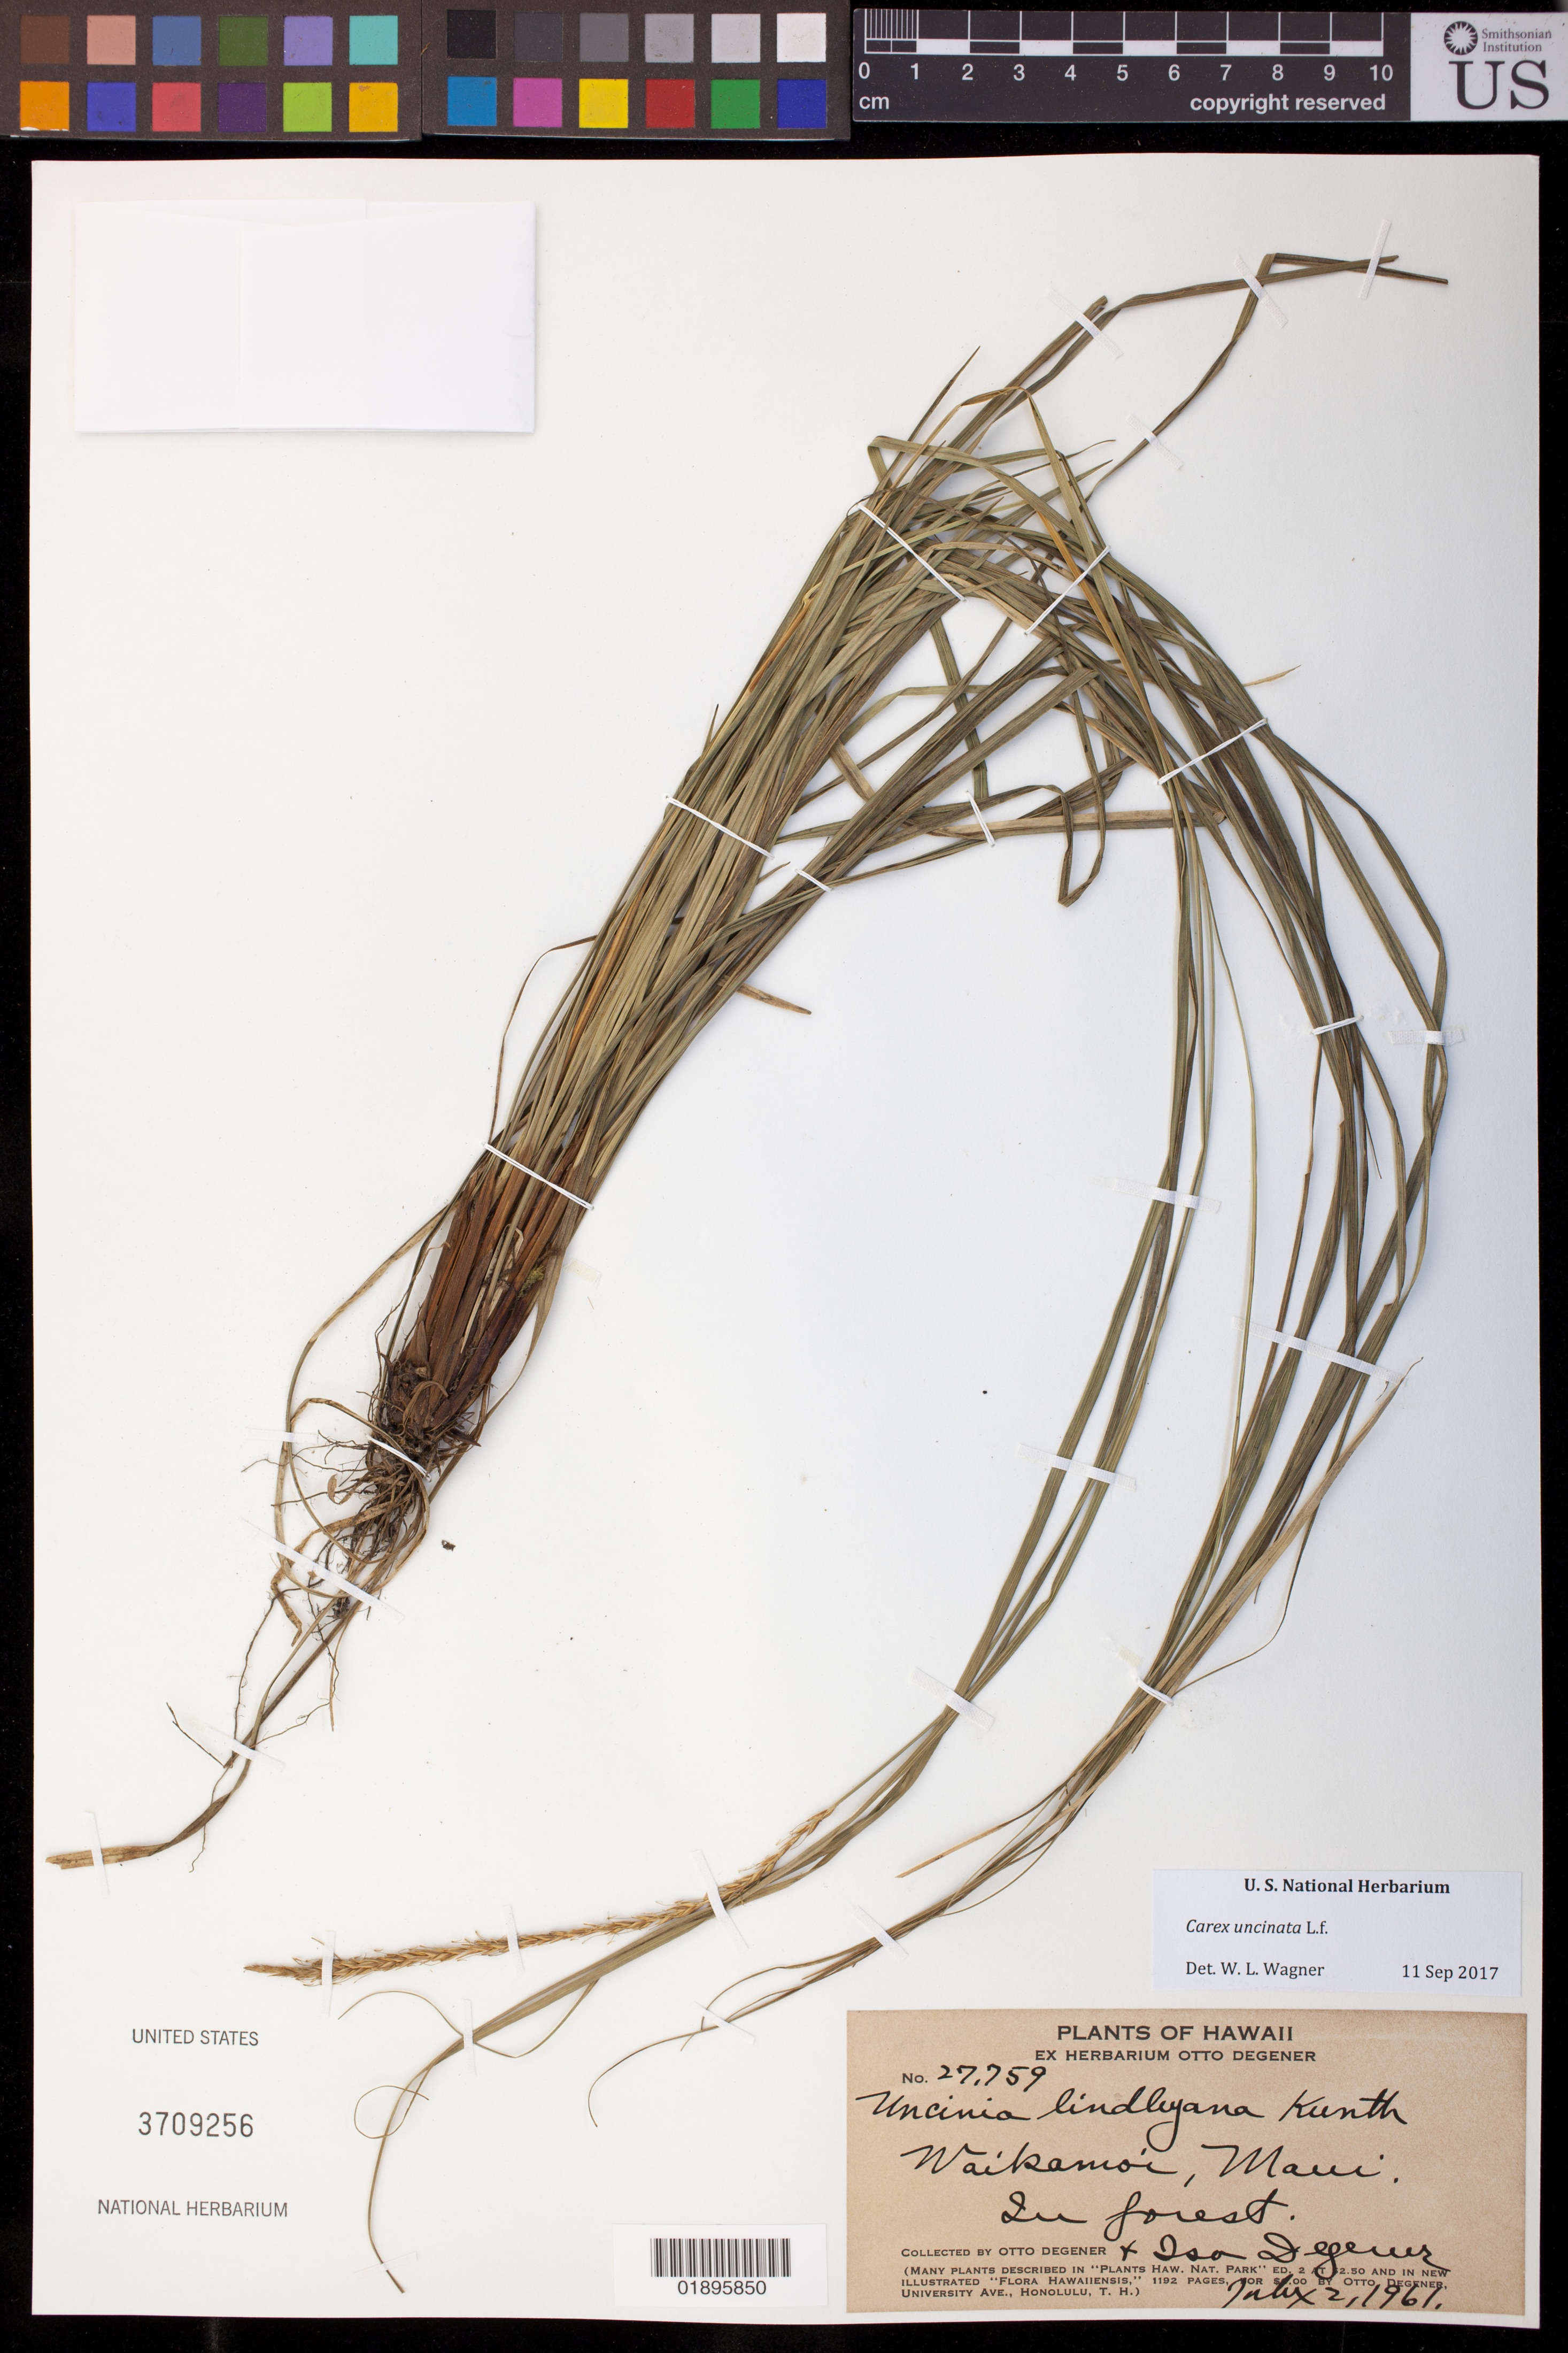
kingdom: Plantae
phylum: Tracheophyta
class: Liliopsida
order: Poales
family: Cyperaceae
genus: Carex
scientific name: Carex uncinata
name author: L. f.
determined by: Wagner, W. L., (BOT), Smithsonian Institution - National Museum of Natural History (UNITED STATES)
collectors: O. Degener & I. Degener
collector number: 27759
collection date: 1961-07-02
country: United States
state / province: Hawaii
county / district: Maui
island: Maui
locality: Waikamoi, Maui.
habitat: forest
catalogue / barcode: US 3709256